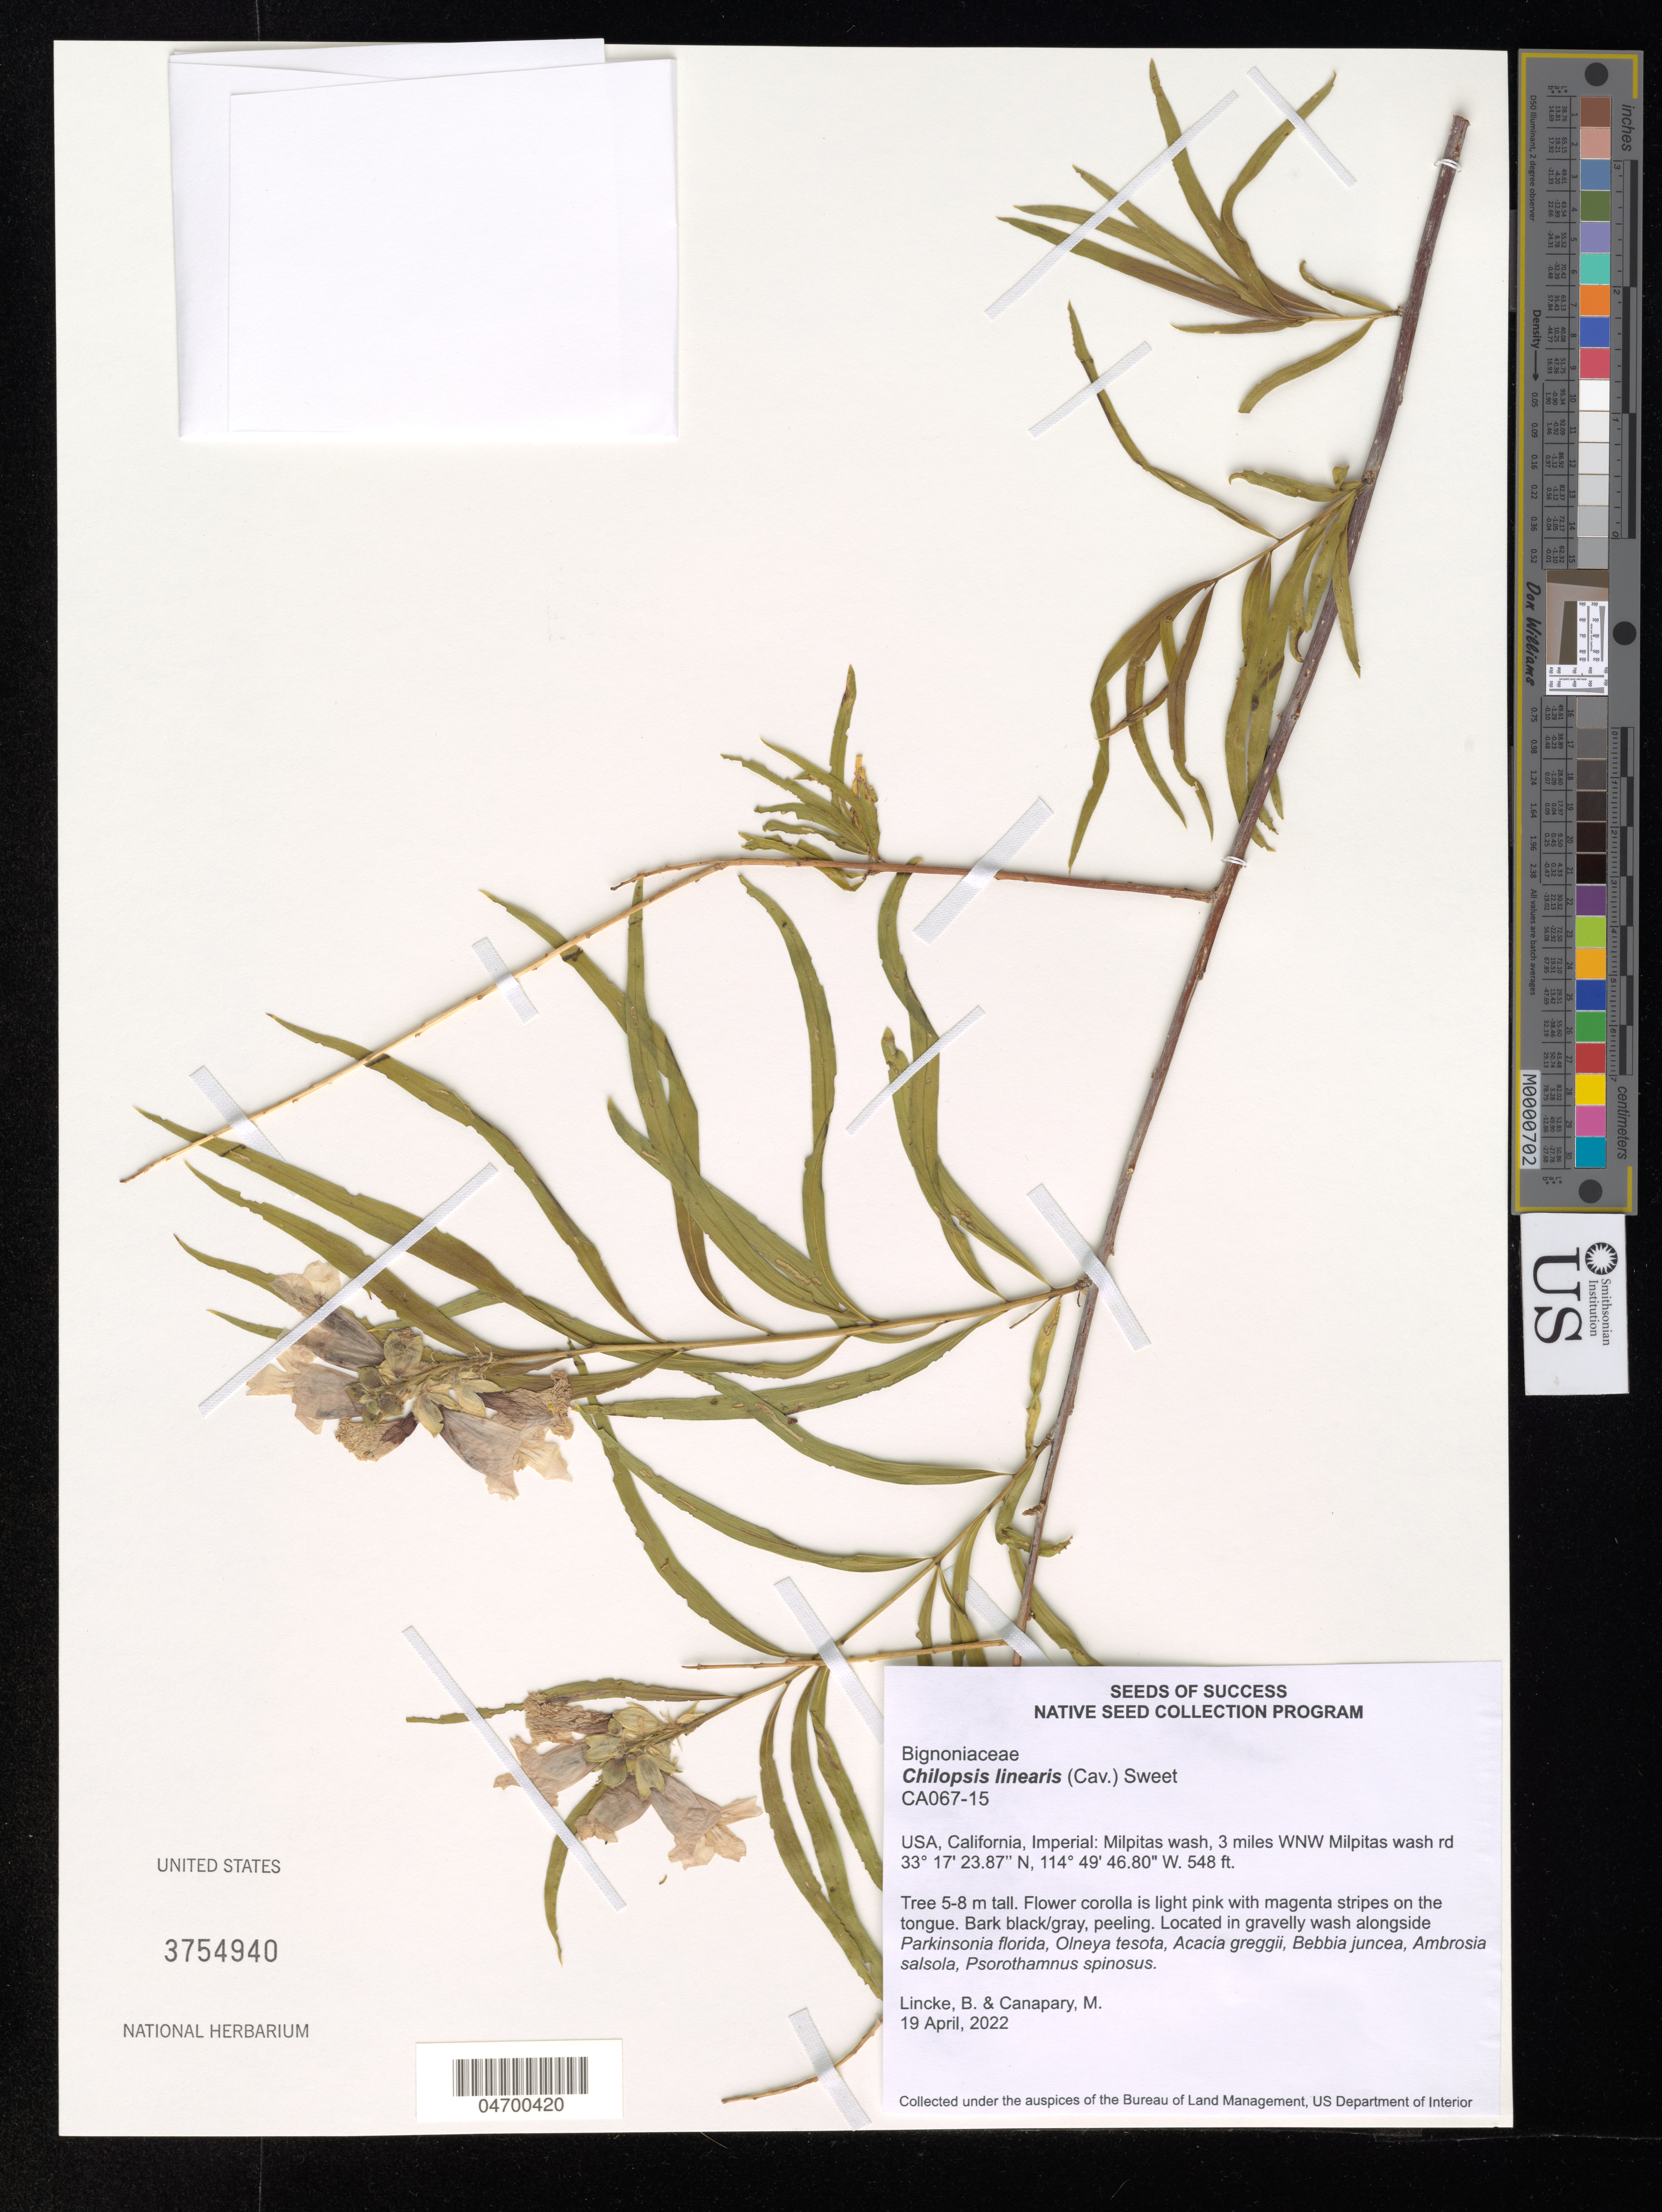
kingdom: Plantae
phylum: Tracheophyta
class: Magnoliopsida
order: Lamiales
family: Bignoniaceae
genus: Chilopsis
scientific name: Chilopsis linearis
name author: (Cav.) Sweet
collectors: B. Lincke & I. Engilis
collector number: CA067-15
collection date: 2022-04-19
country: United States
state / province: California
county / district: Imperial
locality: Imperial: Milpitas wash, 3 miles WNW Milpitas wash rd.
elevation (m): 167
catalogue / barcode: US 3754940